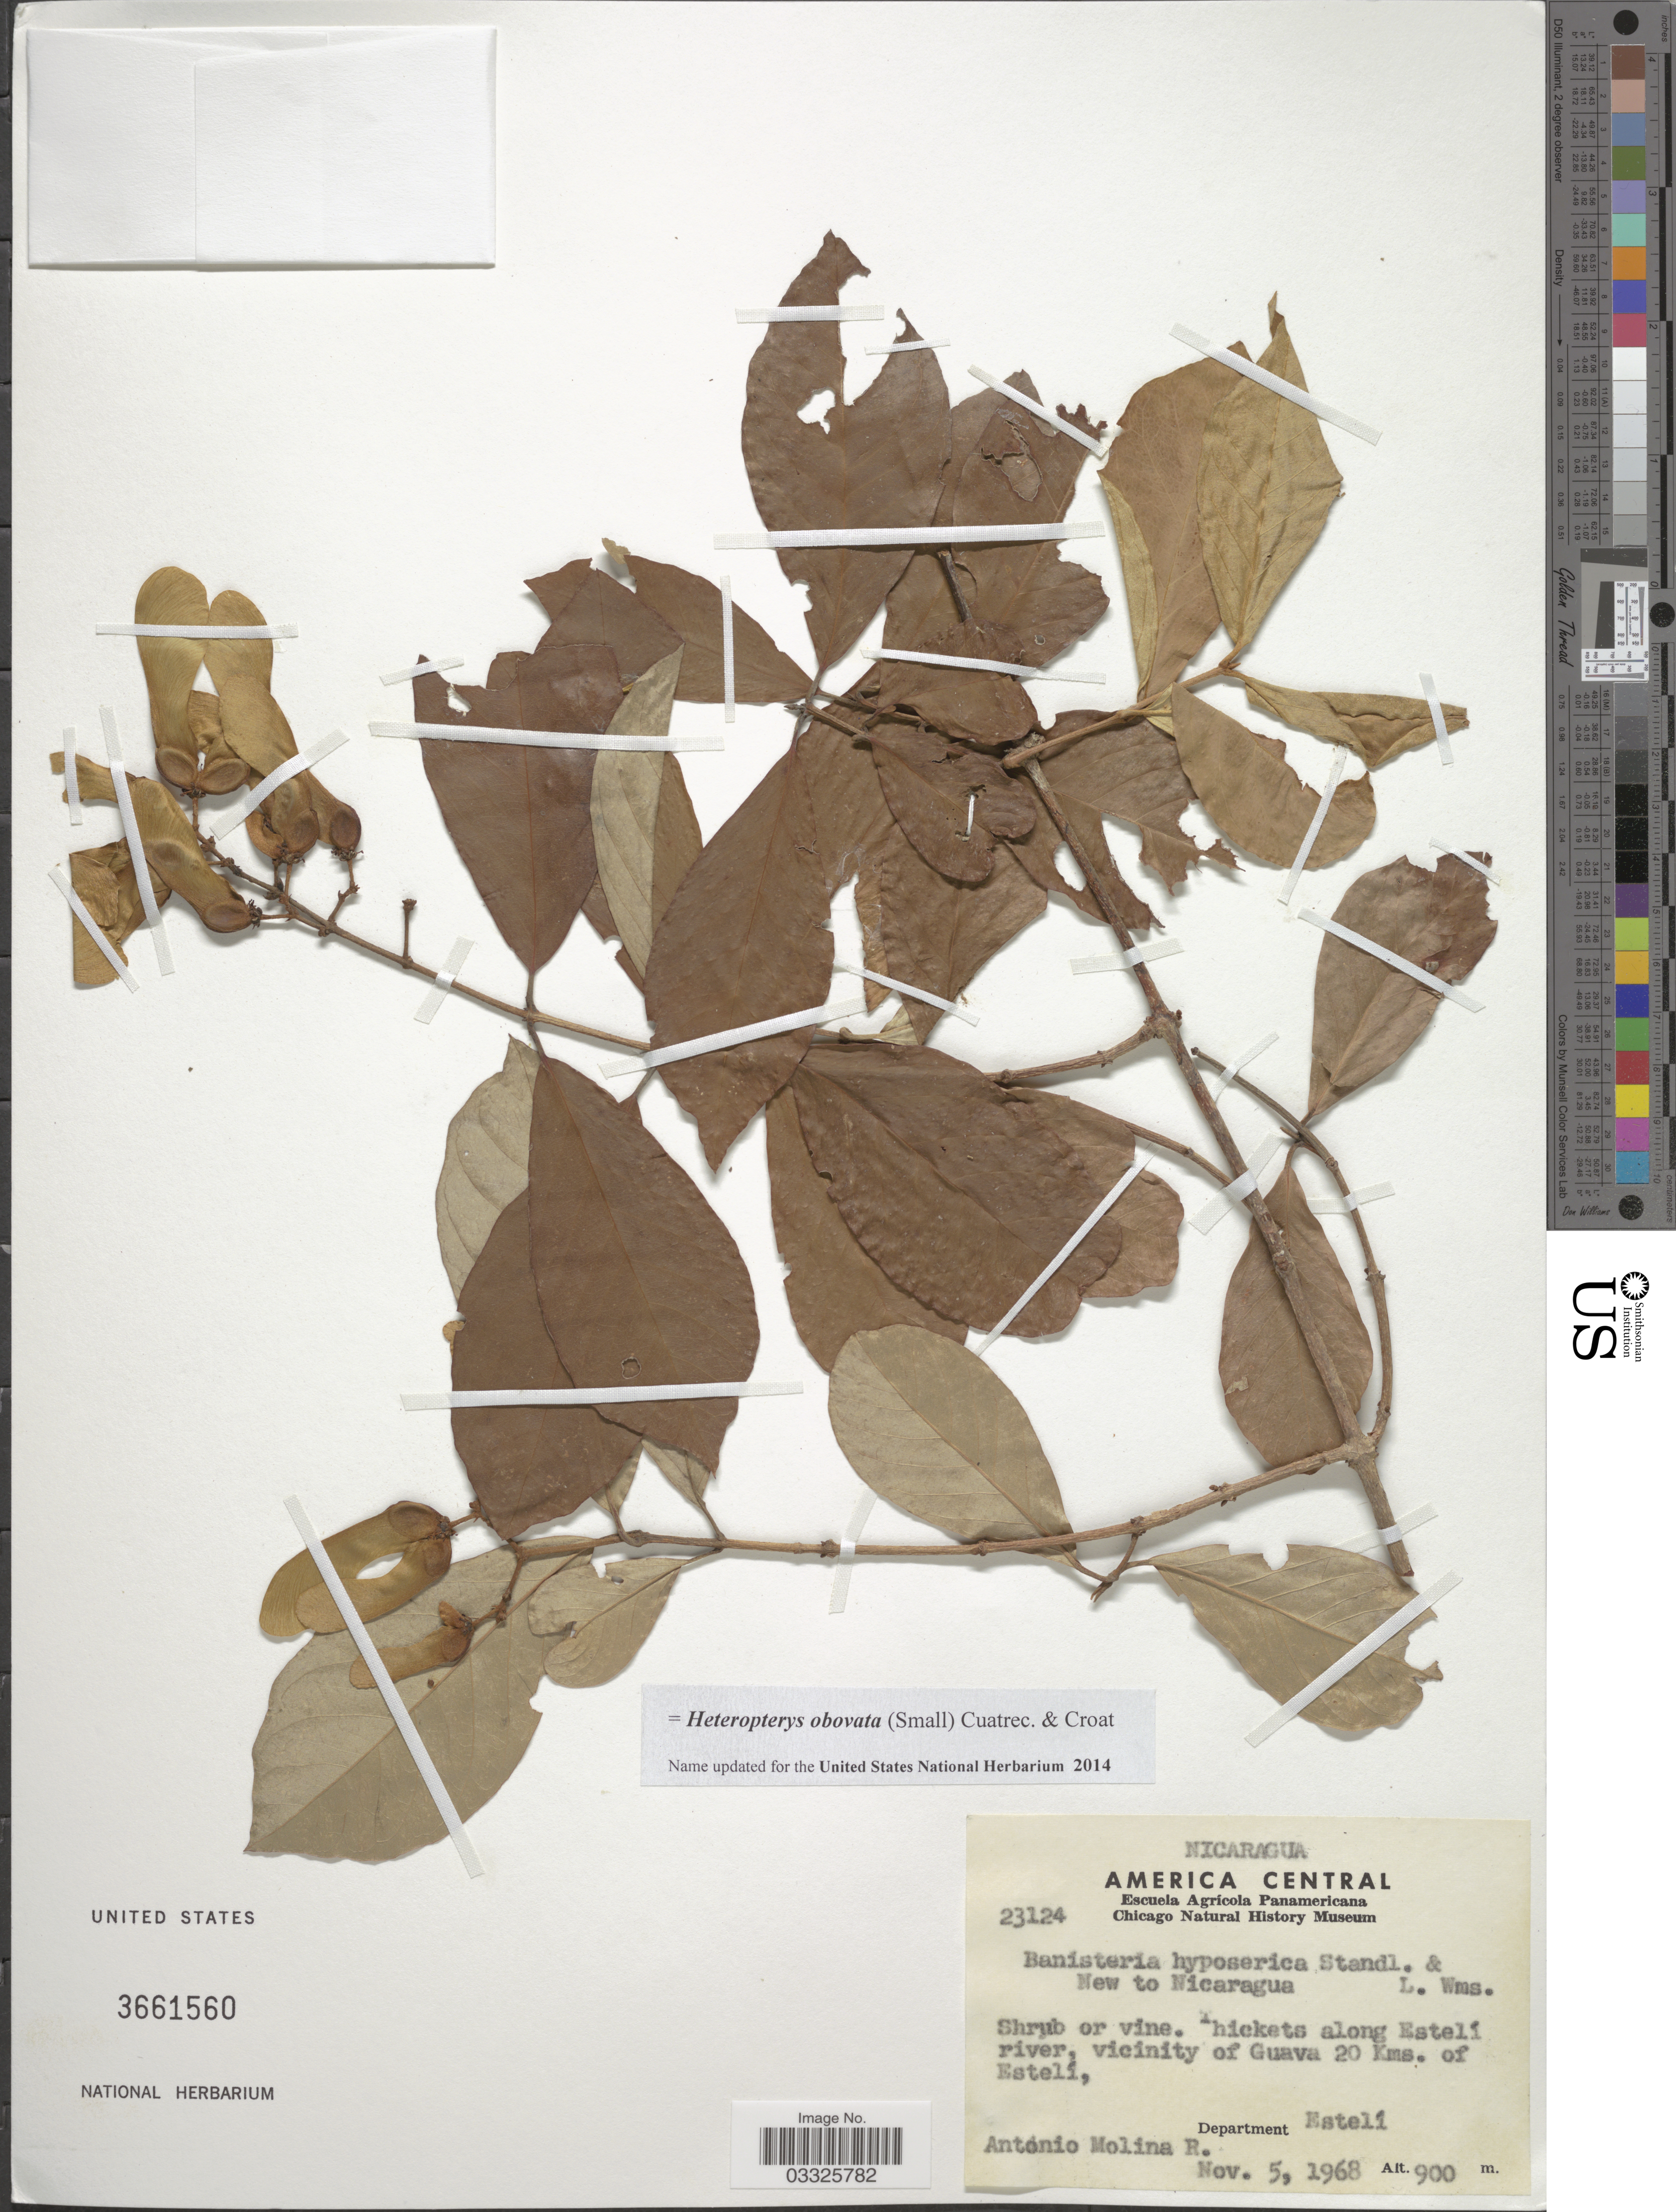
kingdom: Plantae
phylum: Tracheophyta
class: Magnoliopsida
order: Malpighiales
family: Malpighiaceae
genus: Heteropterys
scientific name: Heteropterys obovata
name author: (Small) Cuatrec. & Croat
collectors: A. Molina R.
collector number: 23124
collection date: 1968-11-05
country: Nicaragua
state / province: Esteli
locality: Thickets along Estelí river, vicinity of Guava 20 Kms. of Estelí, Department Estelí.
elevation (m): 900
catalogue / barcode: US 3661560